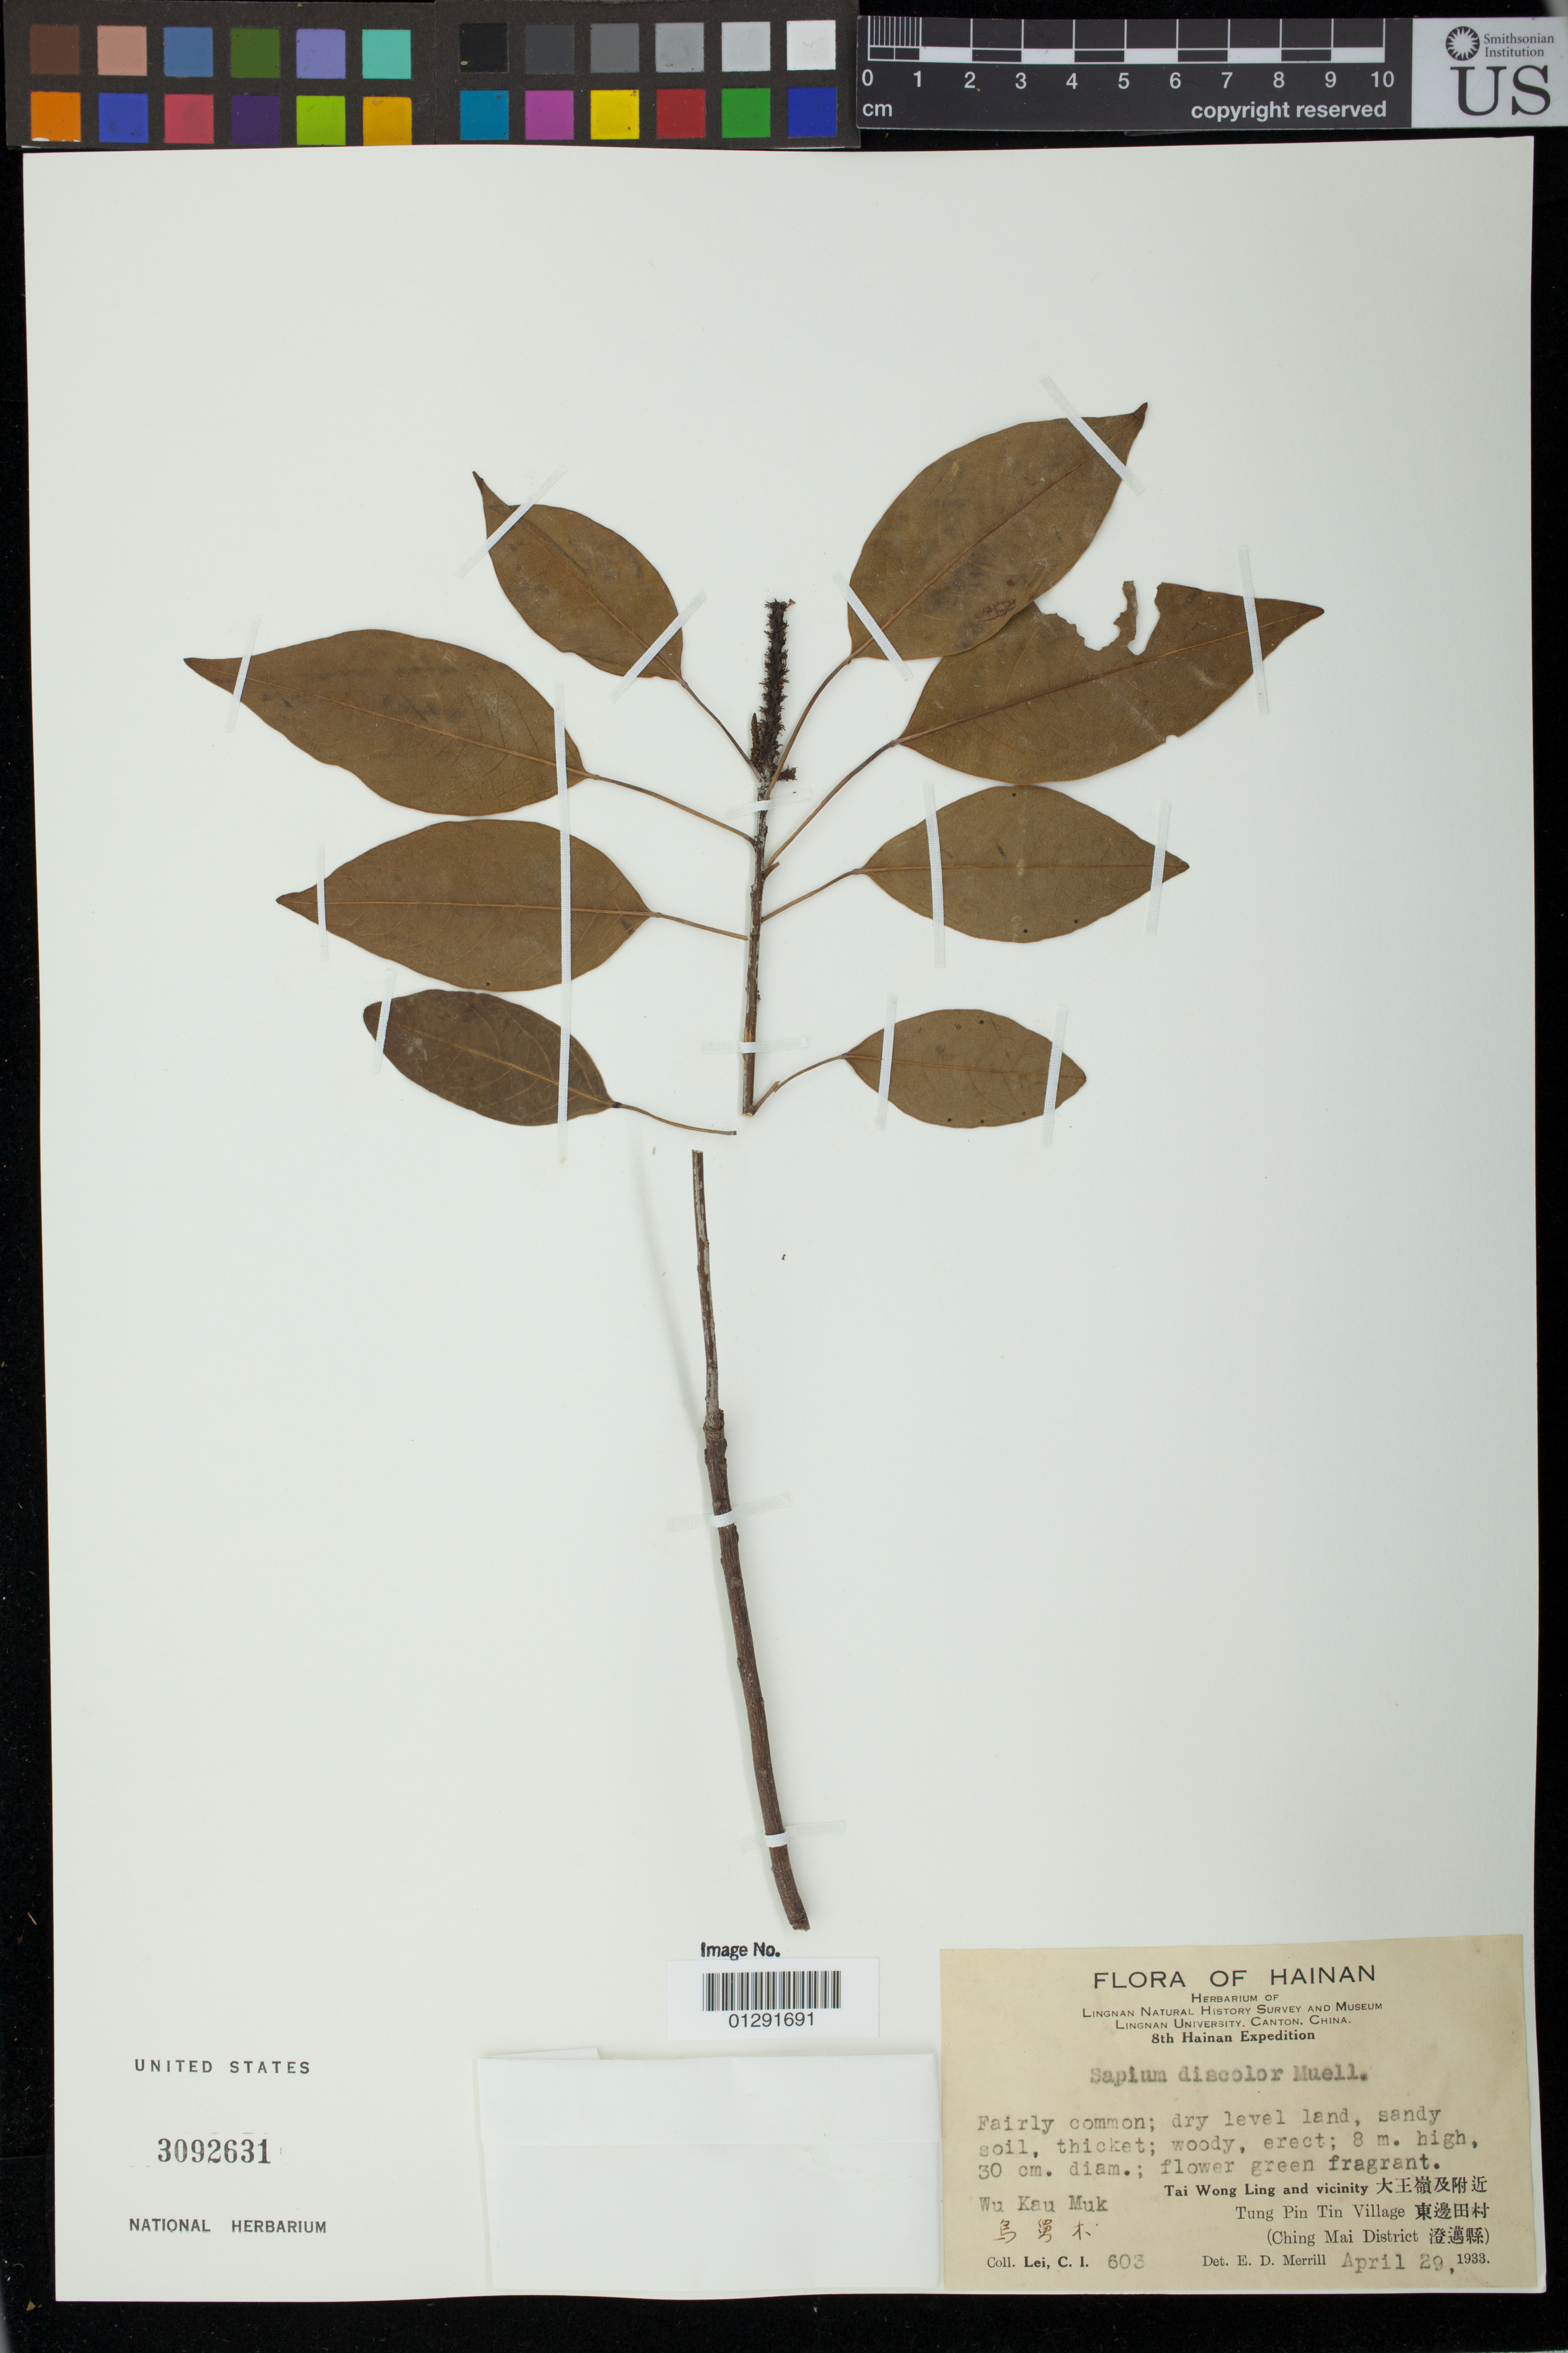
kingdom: Plantae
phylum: Tracheophyta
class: Magnoliopsida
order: Malpighiales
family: Euphorbiaceae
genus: Sapium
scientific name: Sapium discolor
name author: M. Arg.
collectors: C. I. Lei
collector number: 603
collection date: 1933-04-29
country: China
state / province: Hainan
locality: Tai Wong Ling and vicinity. Tung Pin Tin Village. Ching Mai District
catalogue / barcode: US 3092631